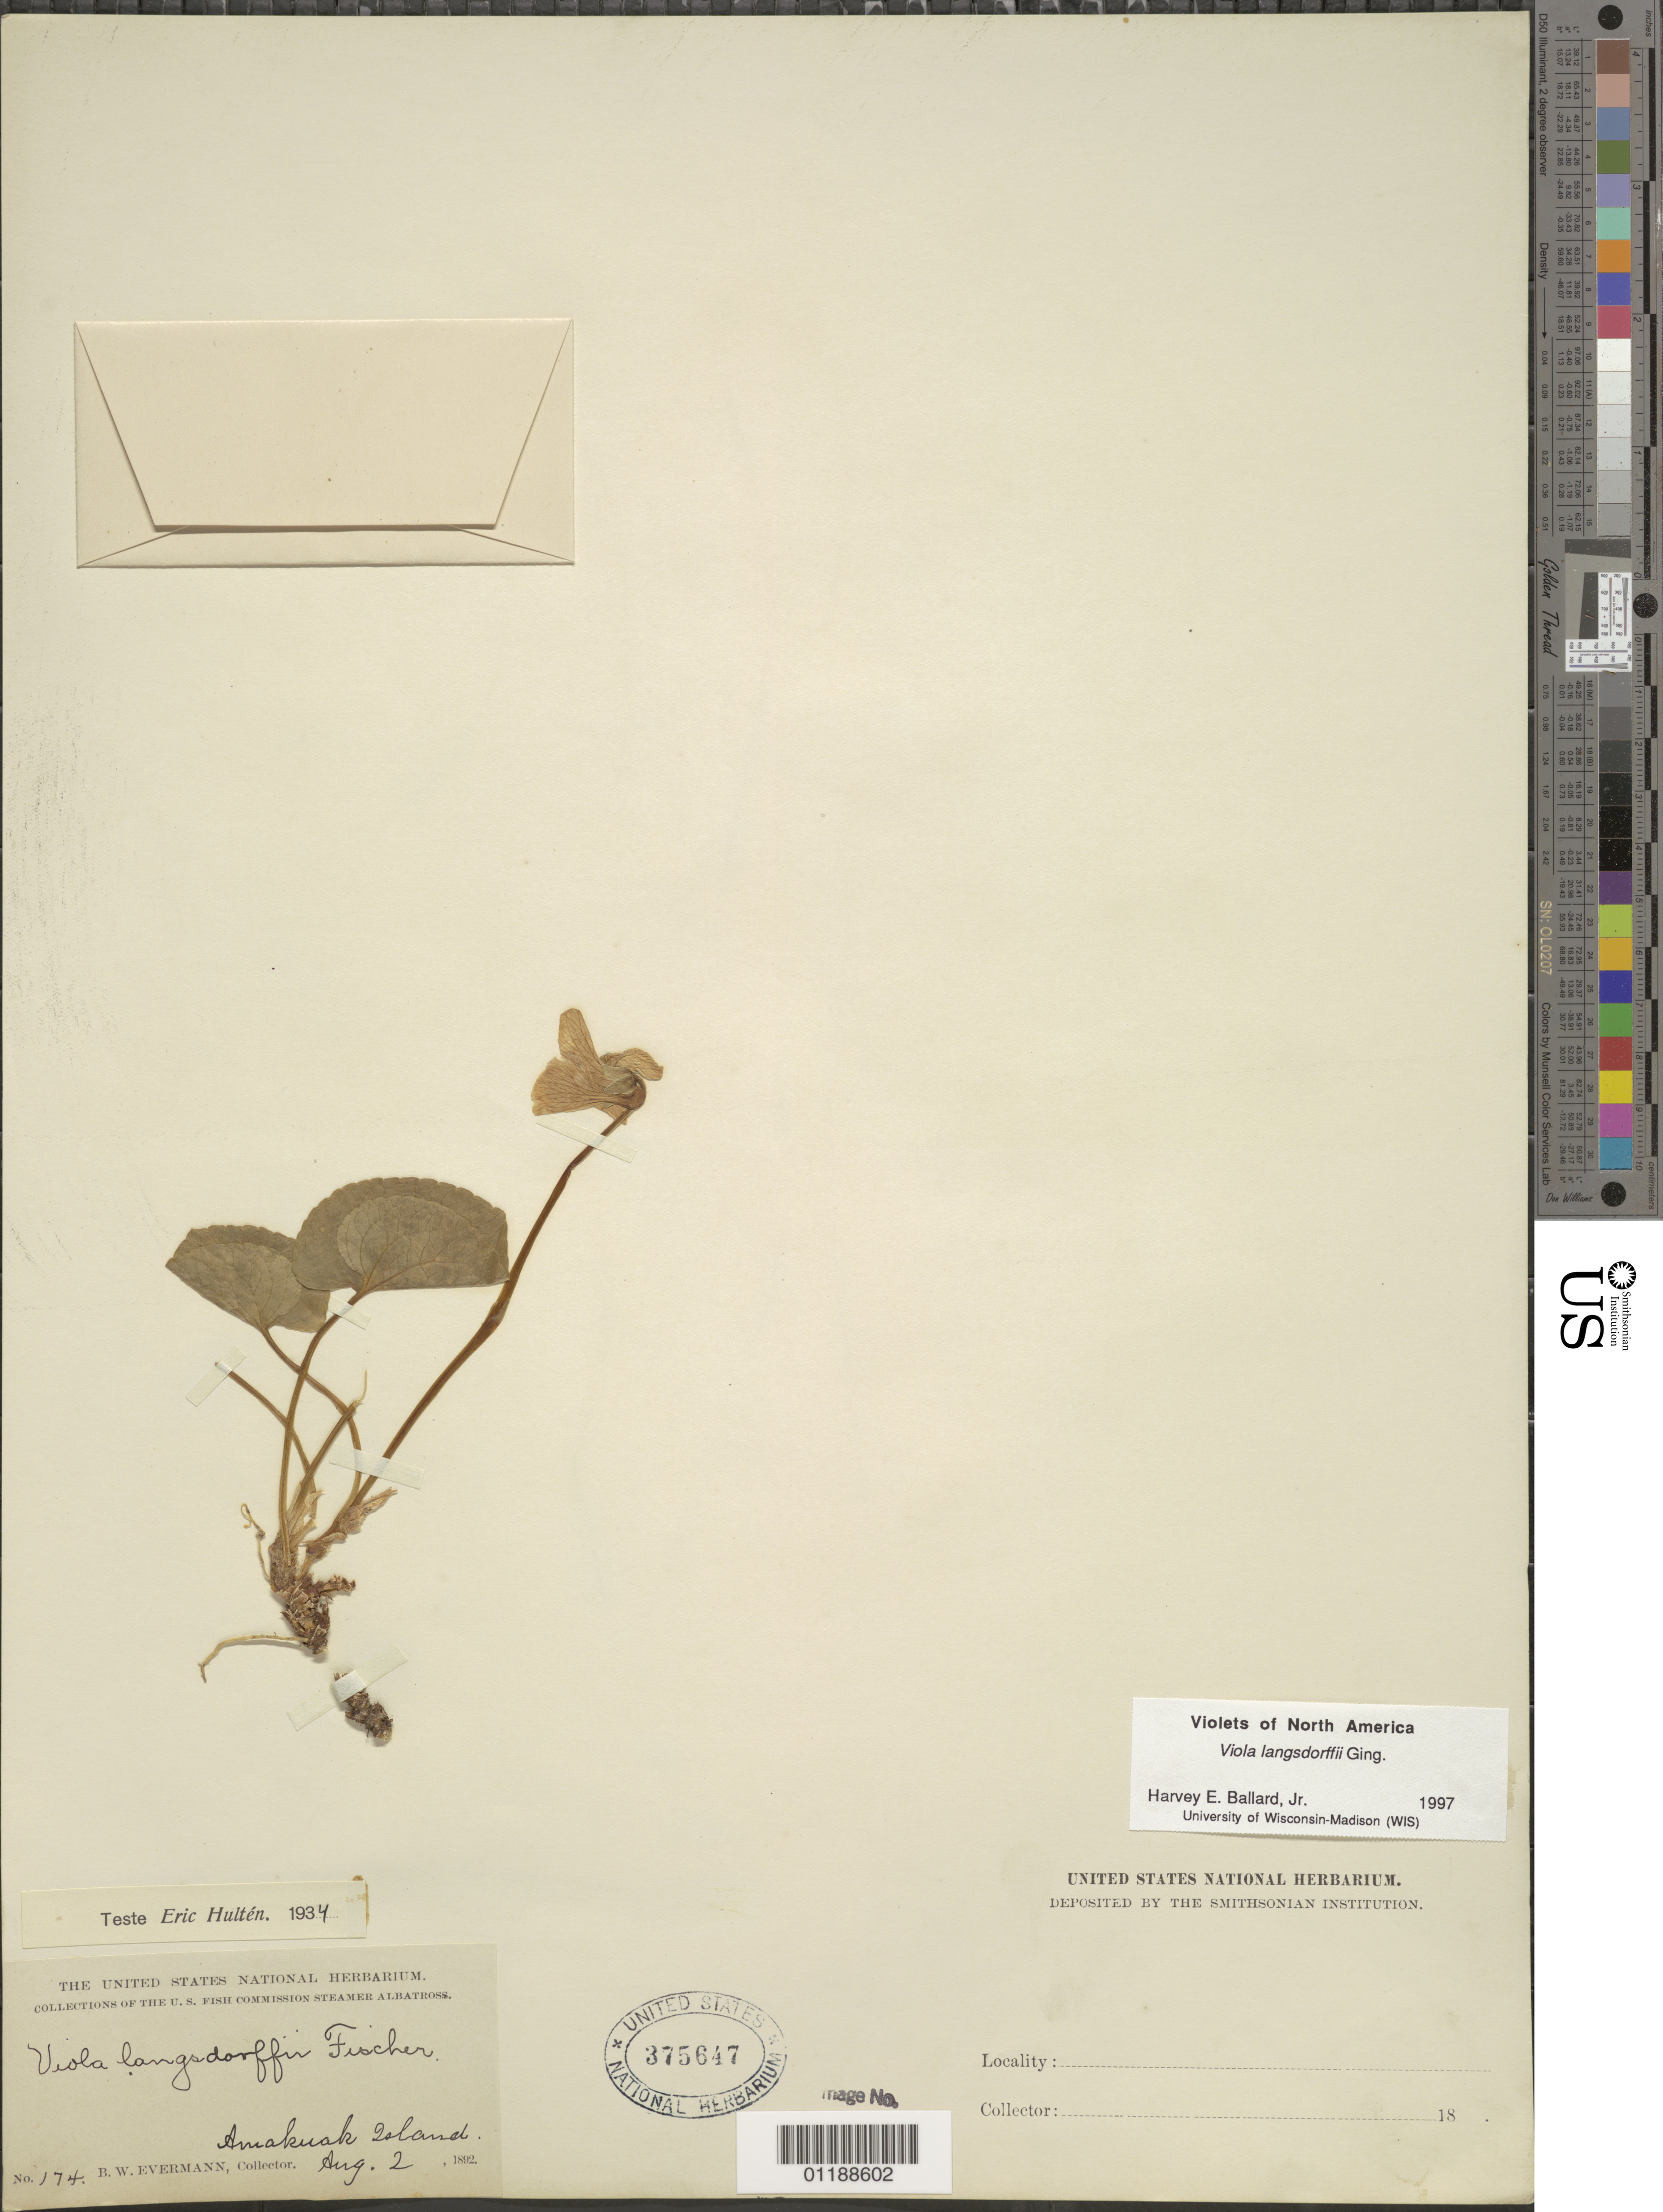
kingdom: Plantae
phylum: Tracheophyta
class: Magnoliopsida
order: Malpighiales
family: Violaceae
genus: Viola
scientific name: Viola langsdorffii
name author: Fisch. ex Ging.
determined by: Ballard, Harvey E.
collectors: B. W. Evermann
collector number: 174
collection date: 1892-08-02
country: United States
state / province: Alaska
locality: Amakuak Island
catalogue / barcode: US 375647